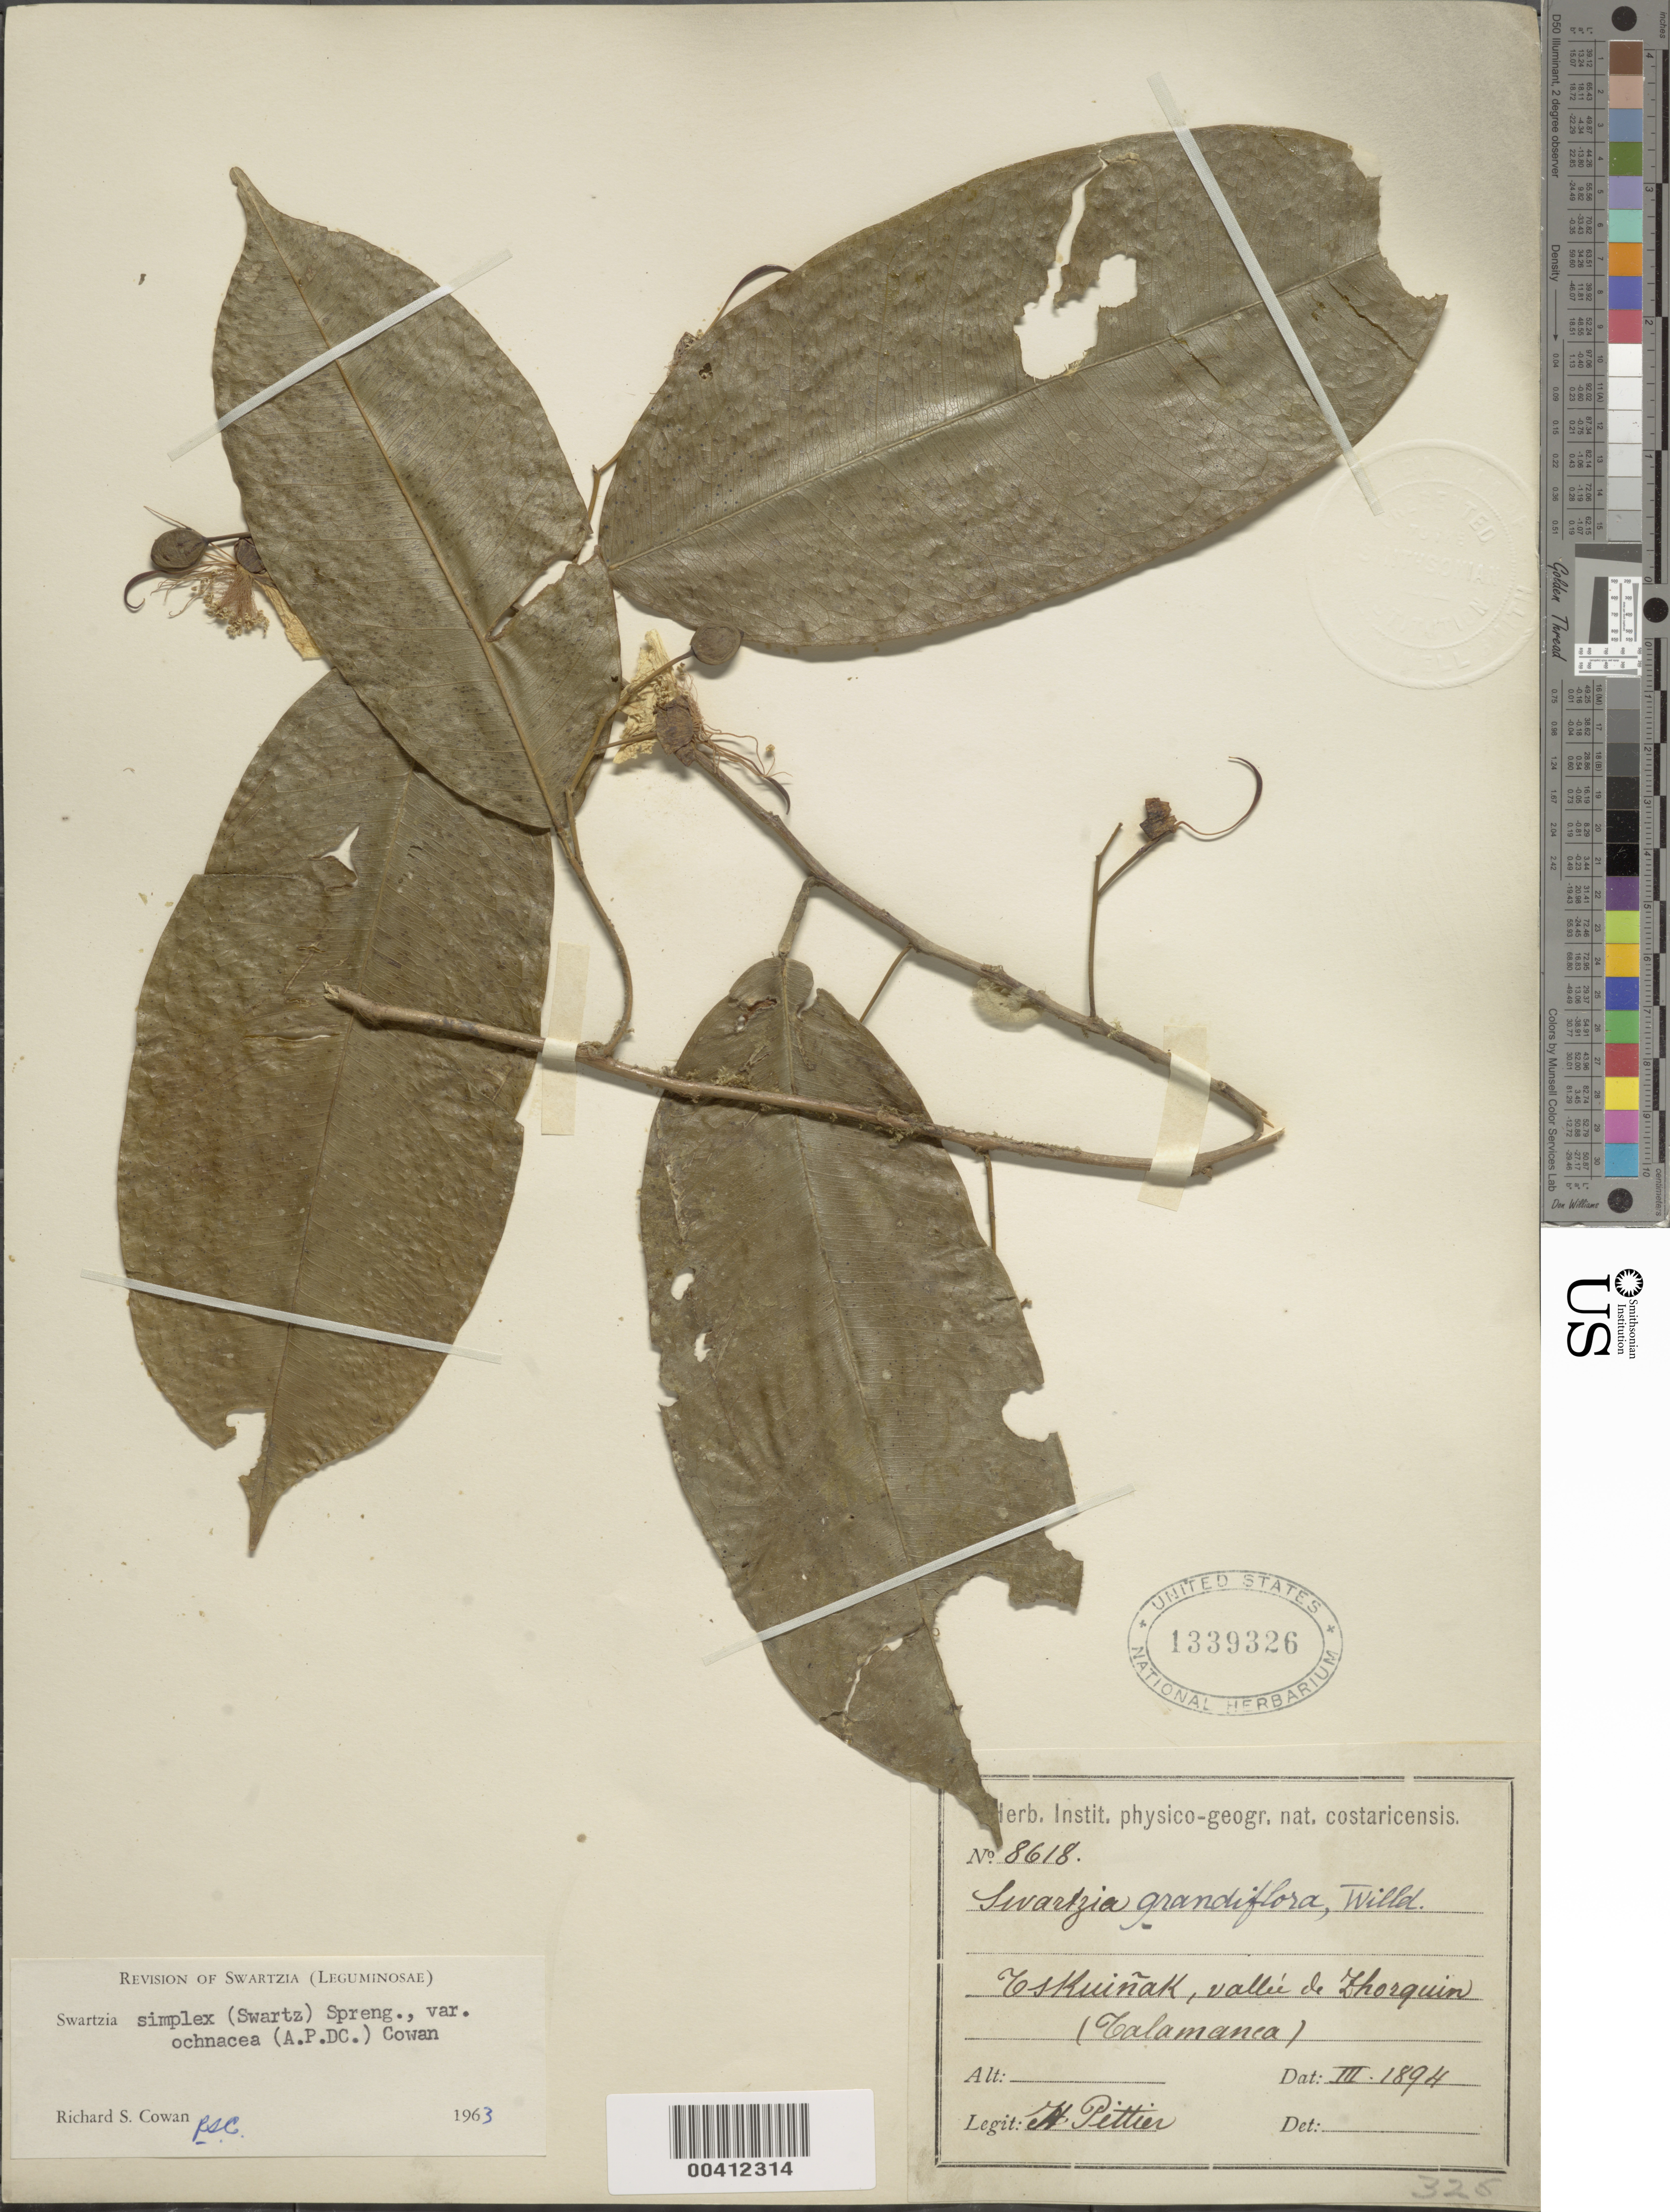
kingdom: Plantae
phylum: Tracheophyta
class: Magnoliopsida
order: Fabales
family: Fabaceae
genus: Swartzia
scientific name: Swartzia simplex var. ochnacea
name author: (DC.) R.S. Cowan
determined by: Cowan, R. S.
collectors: H. F. Pittier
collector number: Herb. Nat. Cost. 8618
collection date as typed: Mar 1894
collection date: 1894-03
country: Costa Rica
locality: Vallee de Zhorquin, Talamanca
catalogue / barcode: US 1339326